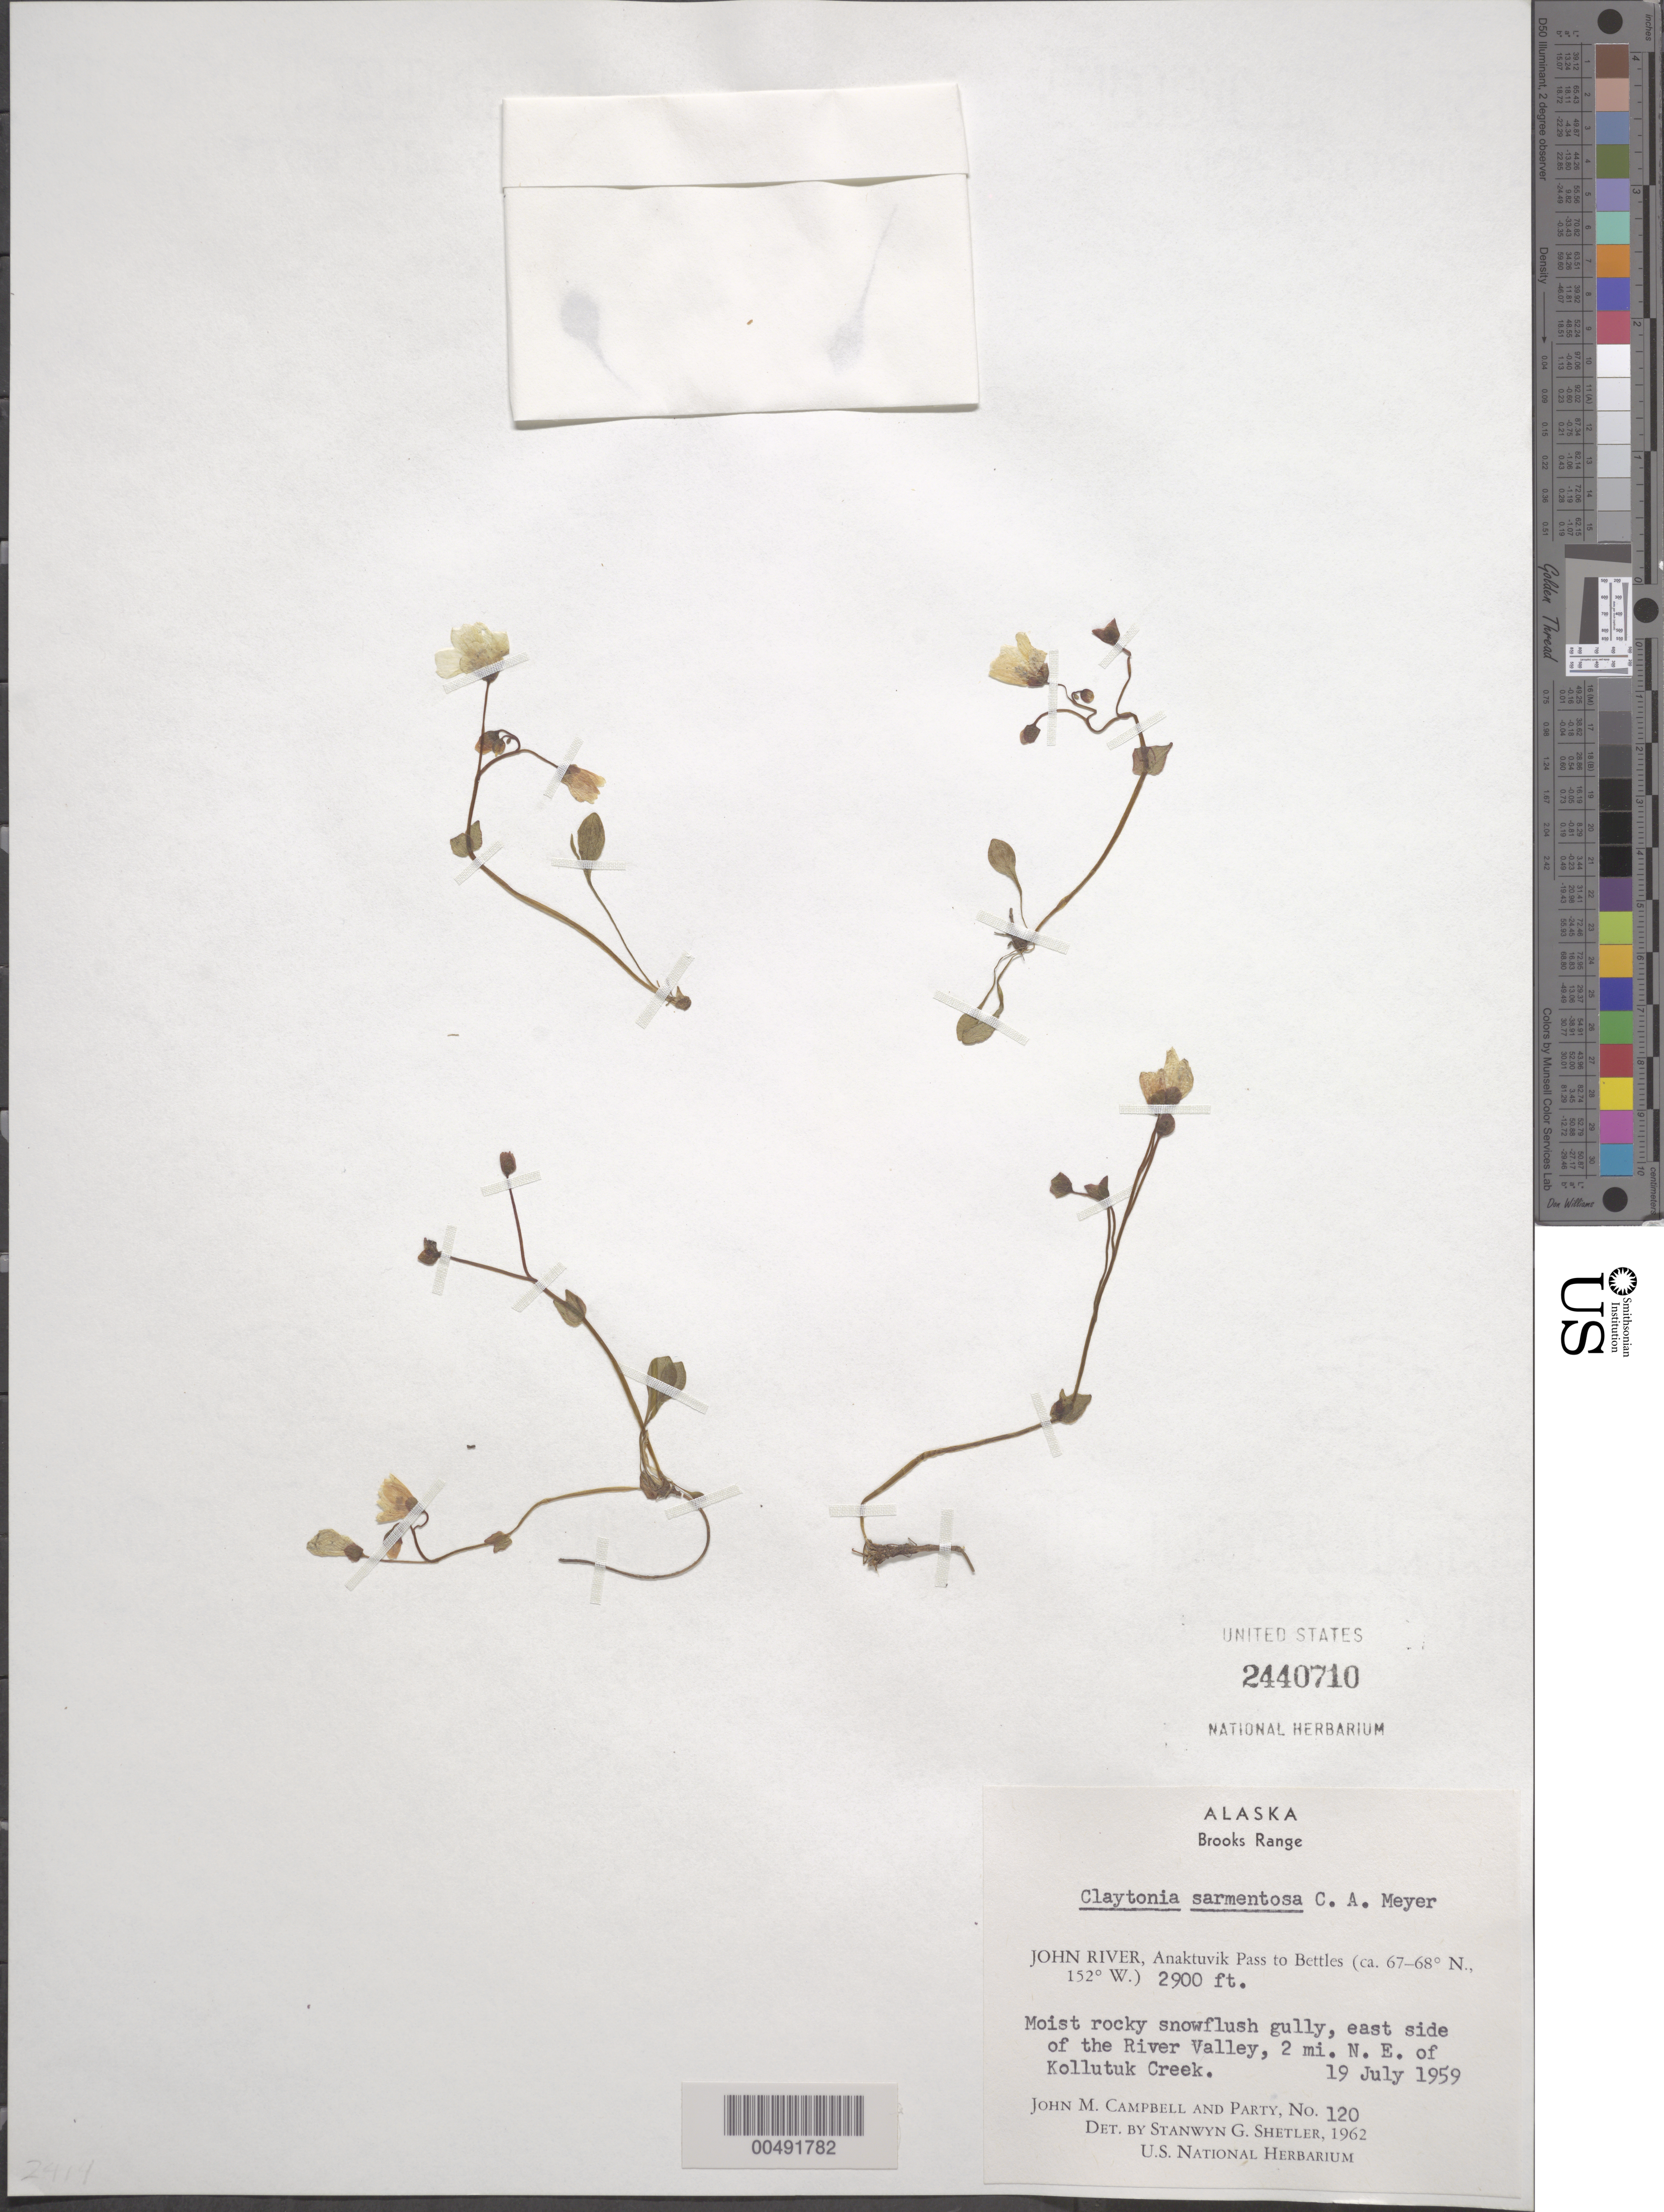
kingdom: Plantae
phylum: Tracheophyta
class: Magnoliopsida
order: Caryophyllales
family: Montiaceae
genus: Claytonia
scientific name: Claytonia sarmentosa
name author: C.A. Mey.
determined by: Shetler, Stanwyn G., (US), NMNH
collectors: J. M. Campbell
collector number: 120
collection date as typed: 19 Jul 1959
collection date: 1959-07-19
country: United States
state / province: Alaska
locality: Brooks Range, John River, Anaktuvuk Pass to Bettles, E side of River Valley, 2 mi. NE of Kollutuk Creek (lat/long recorded as: lat=::: long=152:0:0:W)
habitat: moist rocky snowflush gully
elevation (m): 884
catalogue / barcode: US 2440710